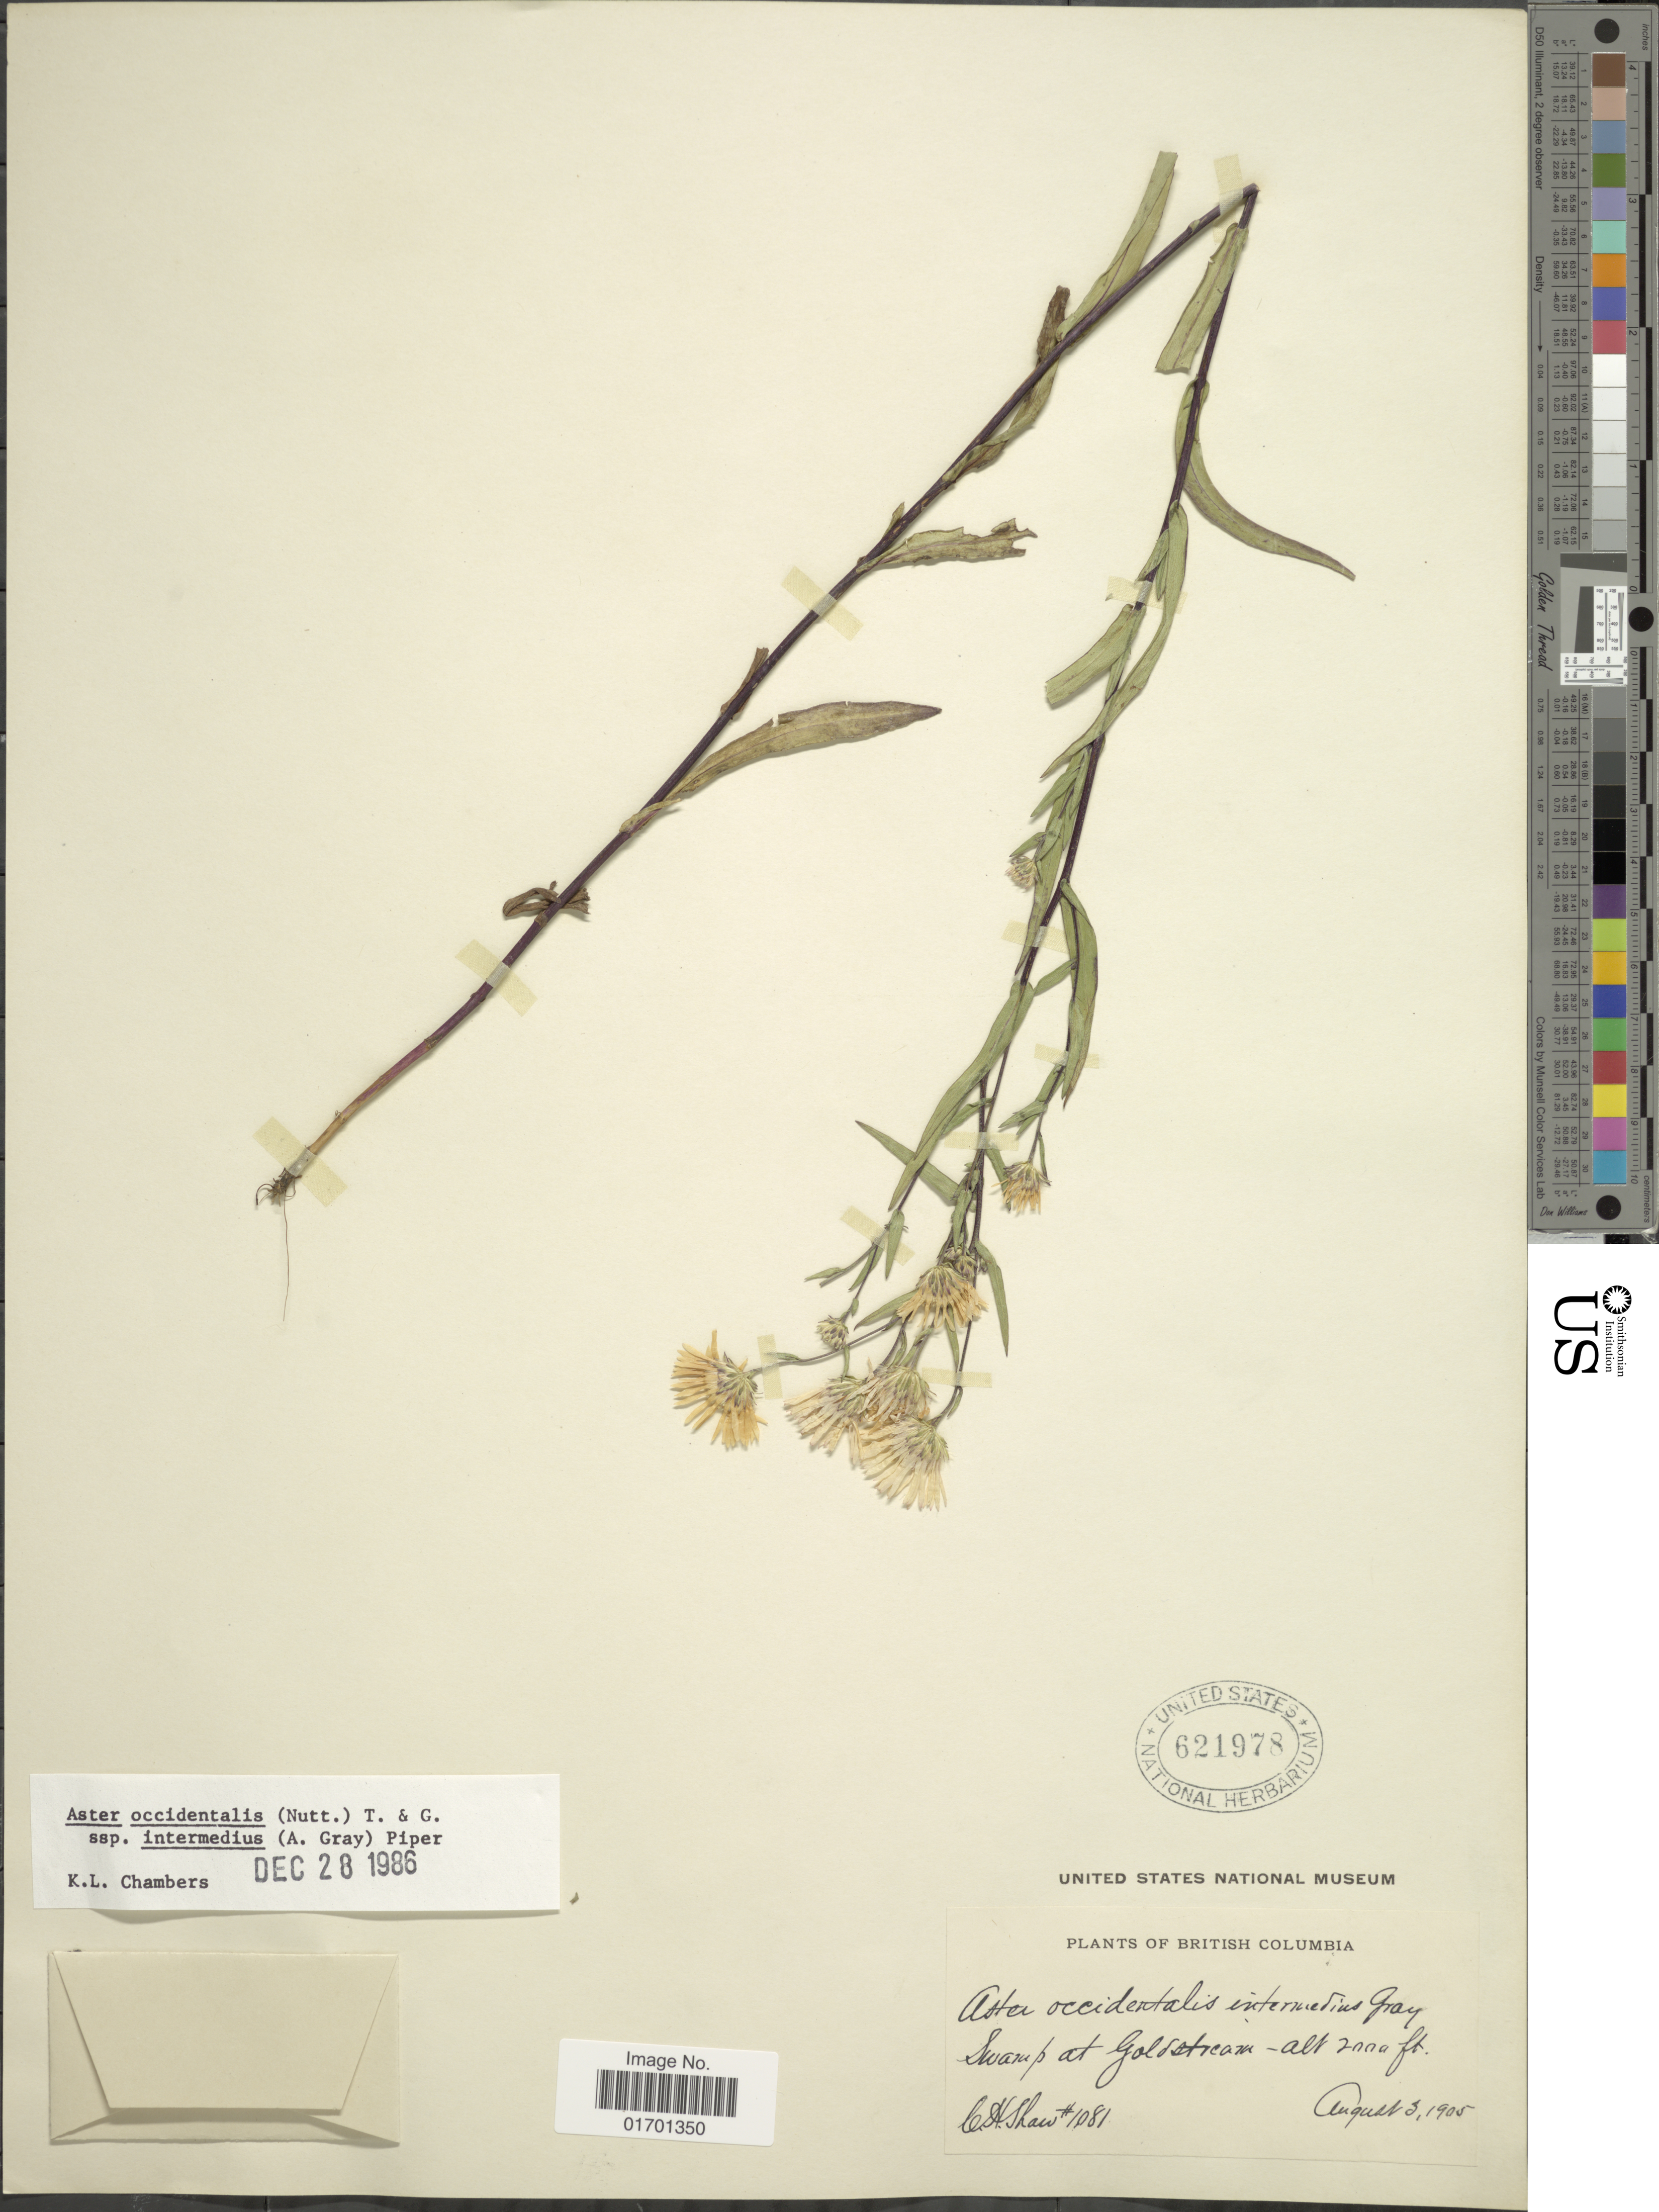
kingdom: Plantae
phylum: Tracheophyta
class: Magnoliopsida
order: Asterales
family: Asteraceae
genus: Symphyotrichum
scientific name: Symphyotrichum spathulatum var. intermedium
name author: (A. Gray) G.L. Nesom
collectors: C. H. Shaw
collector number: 1081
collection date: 1905-08-03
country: Canada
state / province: British Columbia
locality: Swamp at Goldstream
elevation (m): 610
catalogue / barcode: US 621978